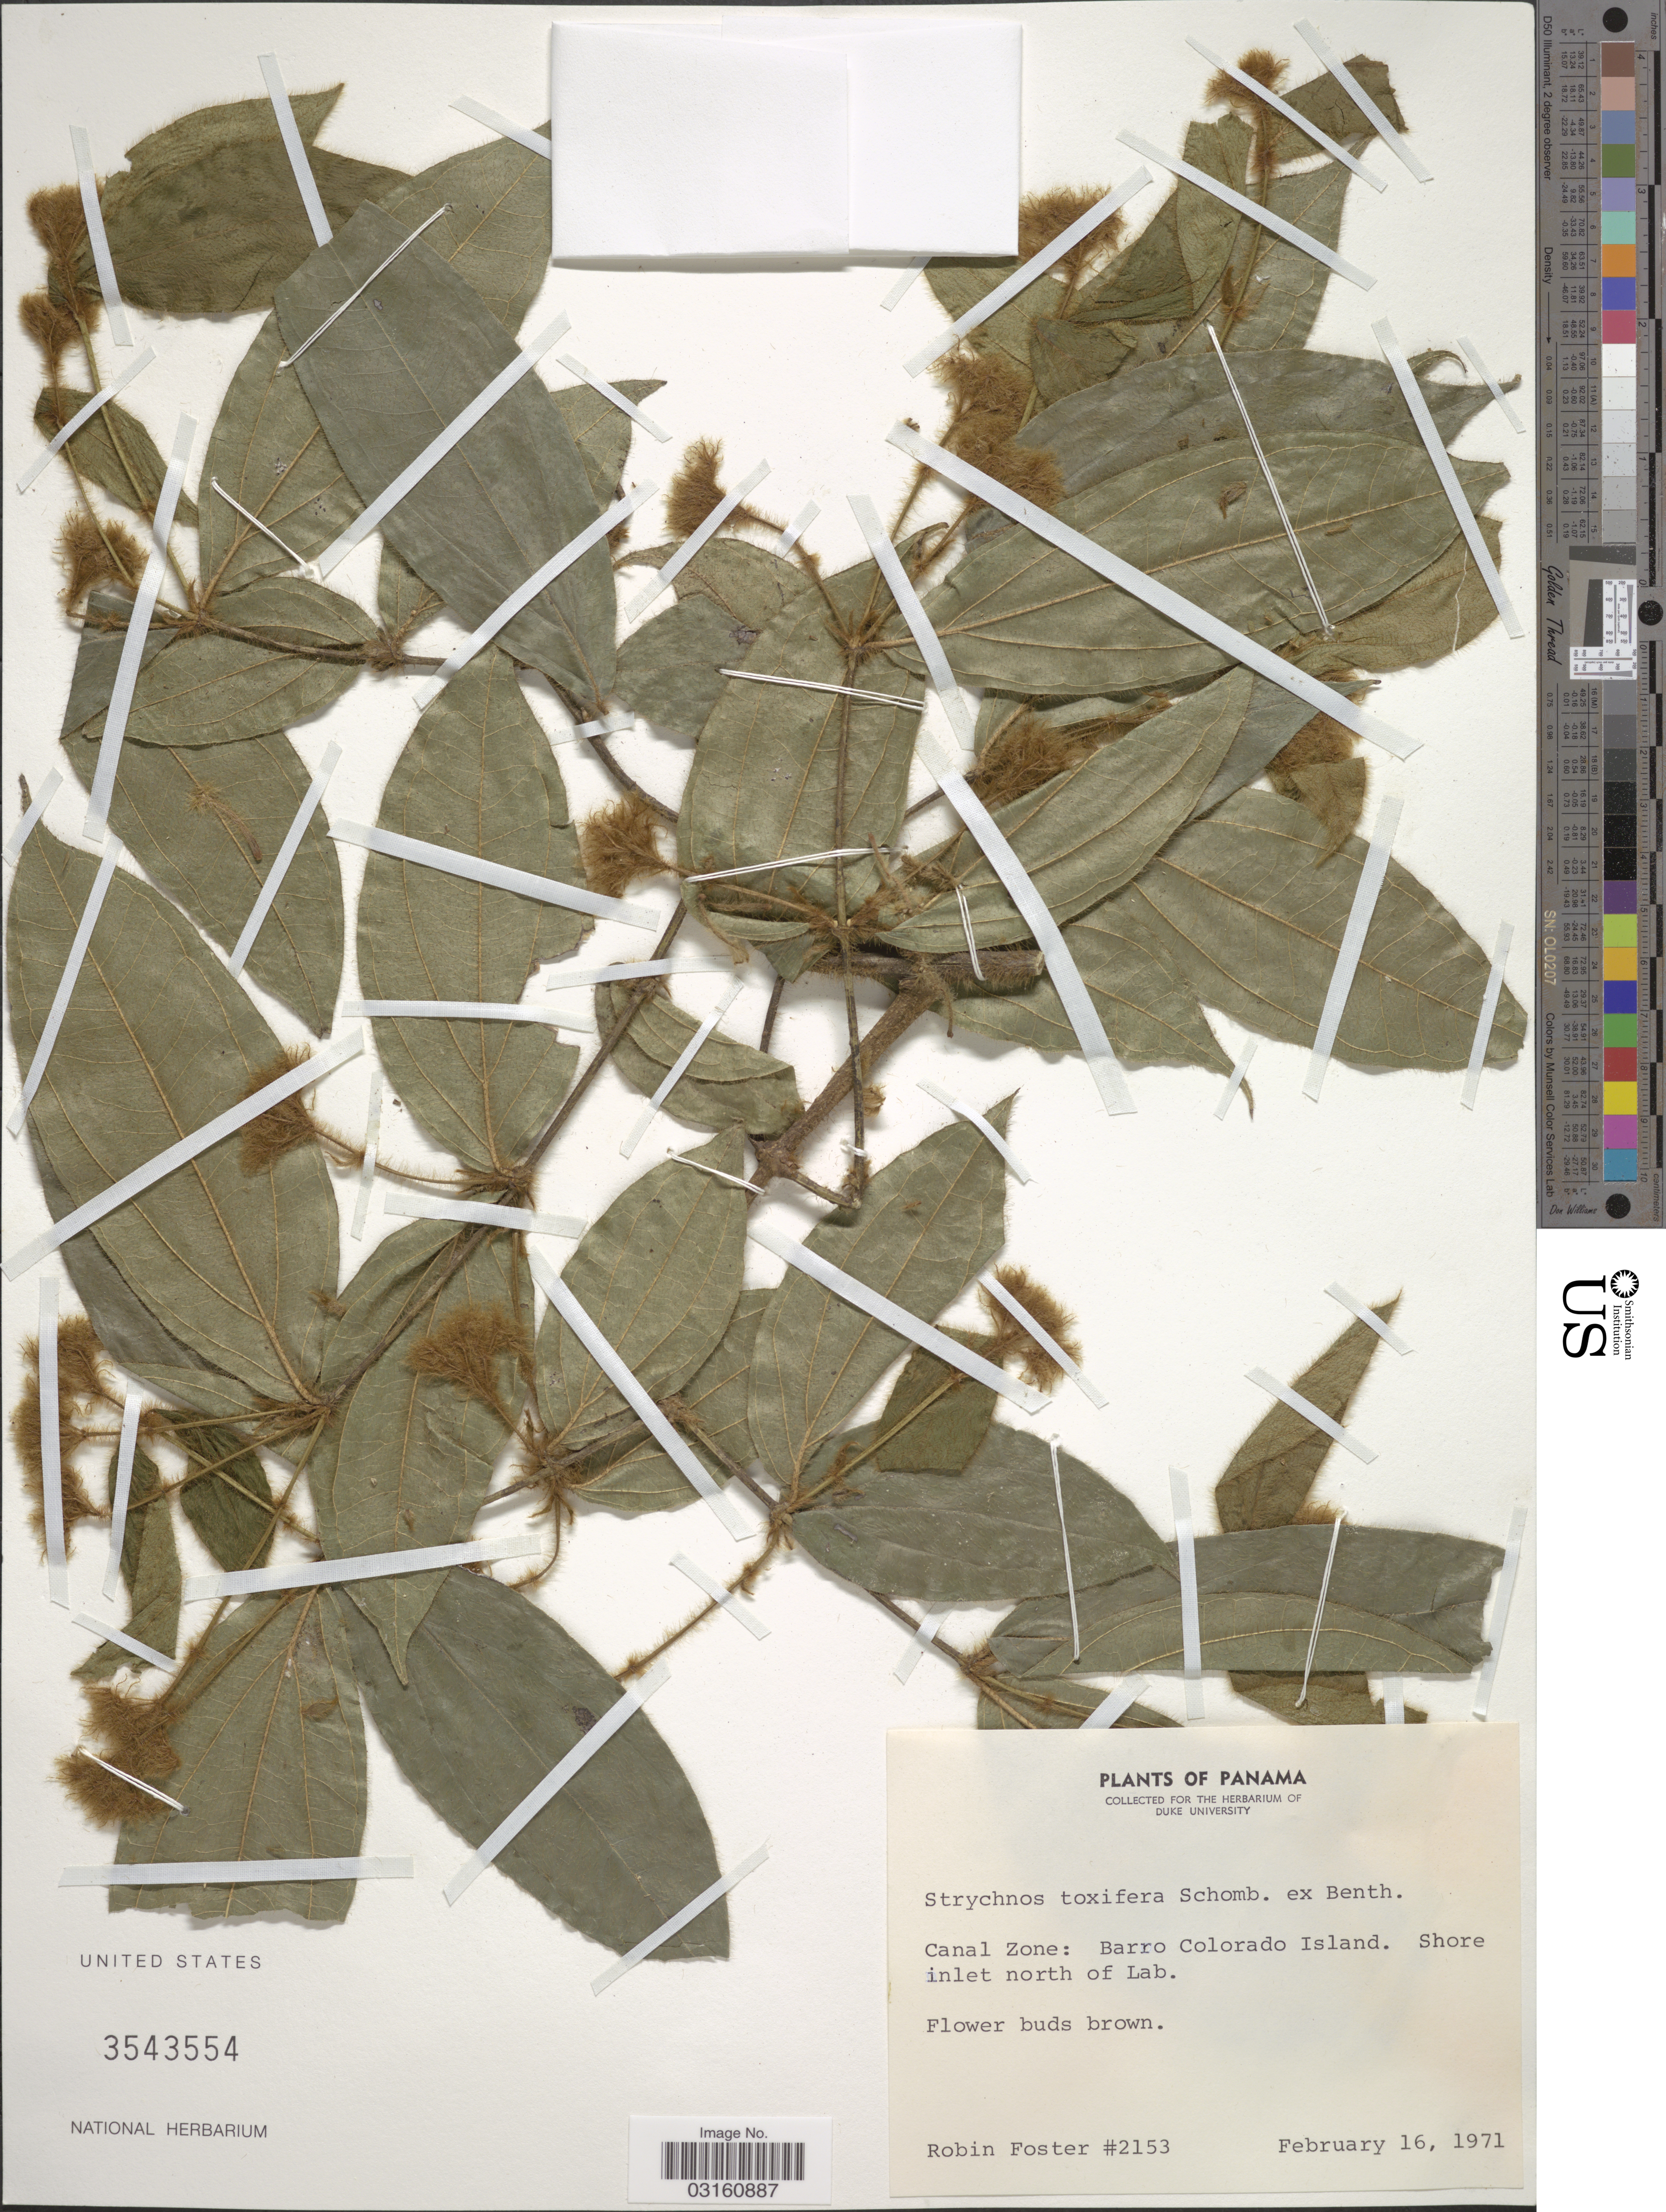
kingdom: Plantae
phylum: Tracheophyta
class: Magnoliopsida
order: Gentianales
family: Loganiaceae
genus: Strychnos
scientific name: Strychnos toxifera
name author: R.H. Schomb. ex Benth.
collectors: R. B. Foster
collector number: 2153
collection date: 1971-02-16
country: Panama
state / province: Panamá Oeste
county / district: Canal Zone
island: Barro Colorado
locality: Canal Zone: Barro Colorado Island. Shore inlet north of Lab.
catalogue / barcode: US 3543554